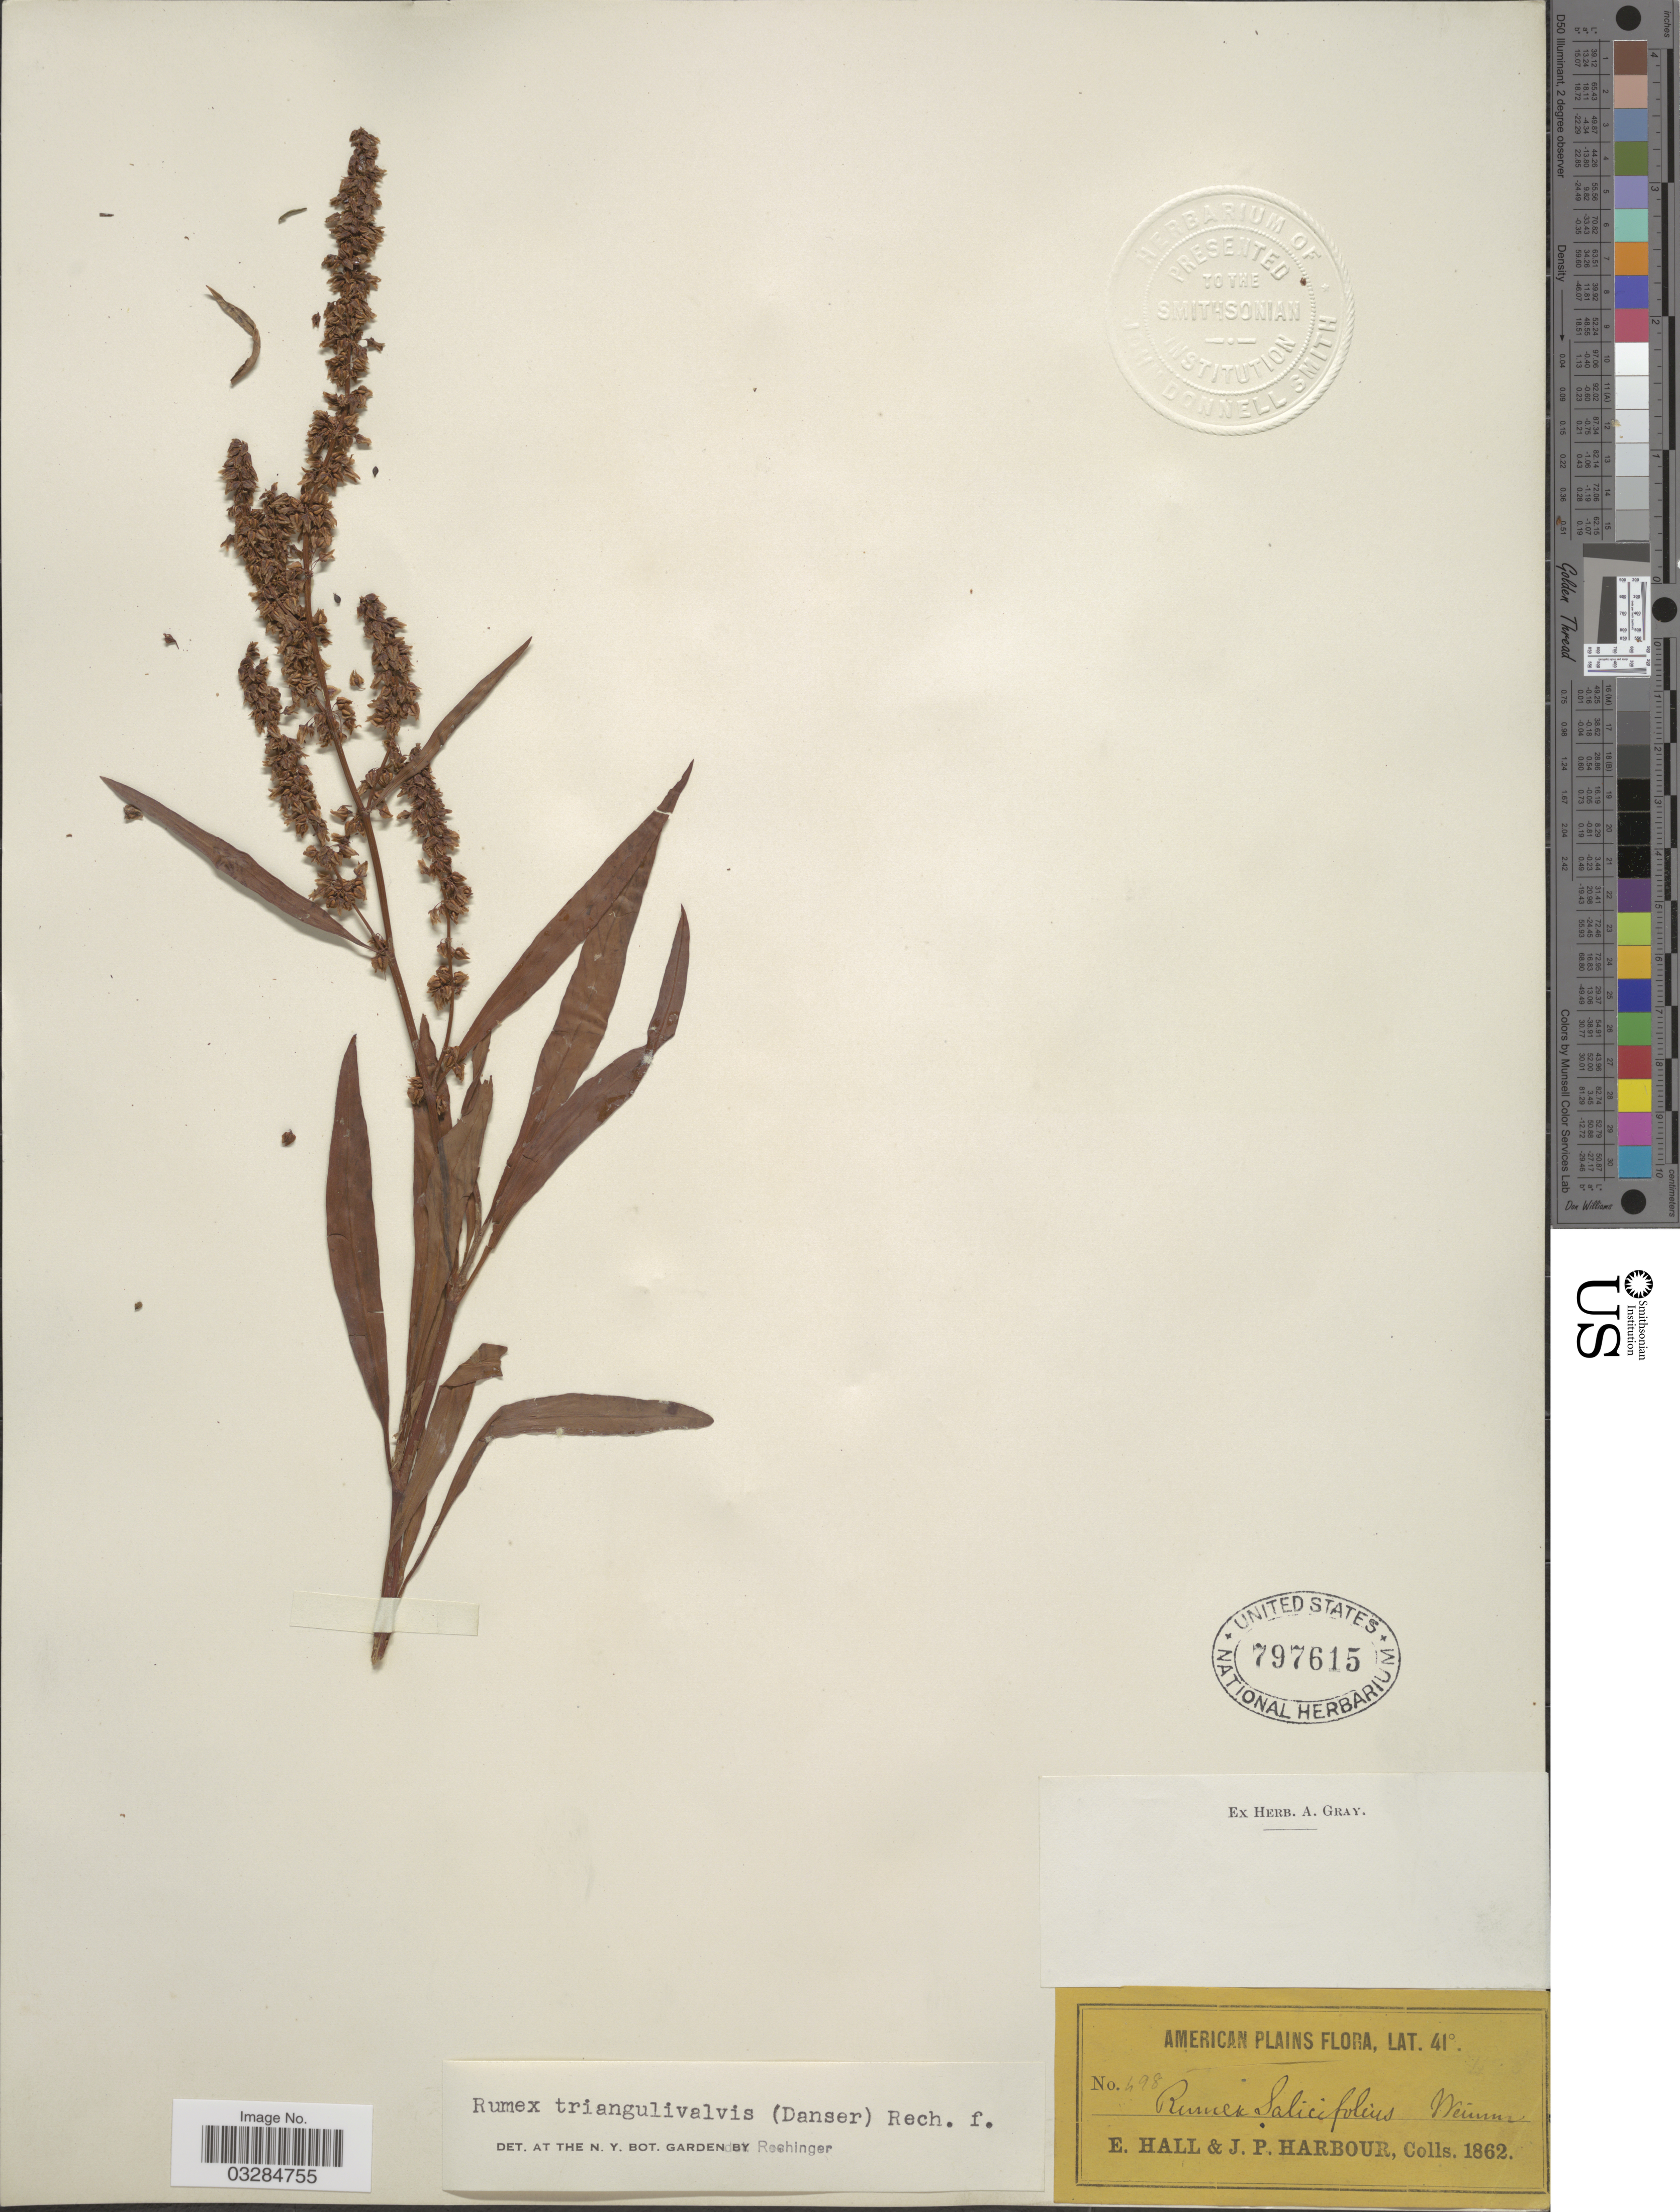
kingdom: Plantae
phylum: Tracheophyta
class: Magnoliopsida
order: Caryophyllales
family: Polygonaceae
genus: Rumex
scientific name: Rumex triangulivalvis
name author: (Danser) Rech. f.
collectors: E. Hall & J. Harbour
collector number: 498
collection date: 1862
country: United States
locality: American Plains.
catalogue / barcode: US 797615